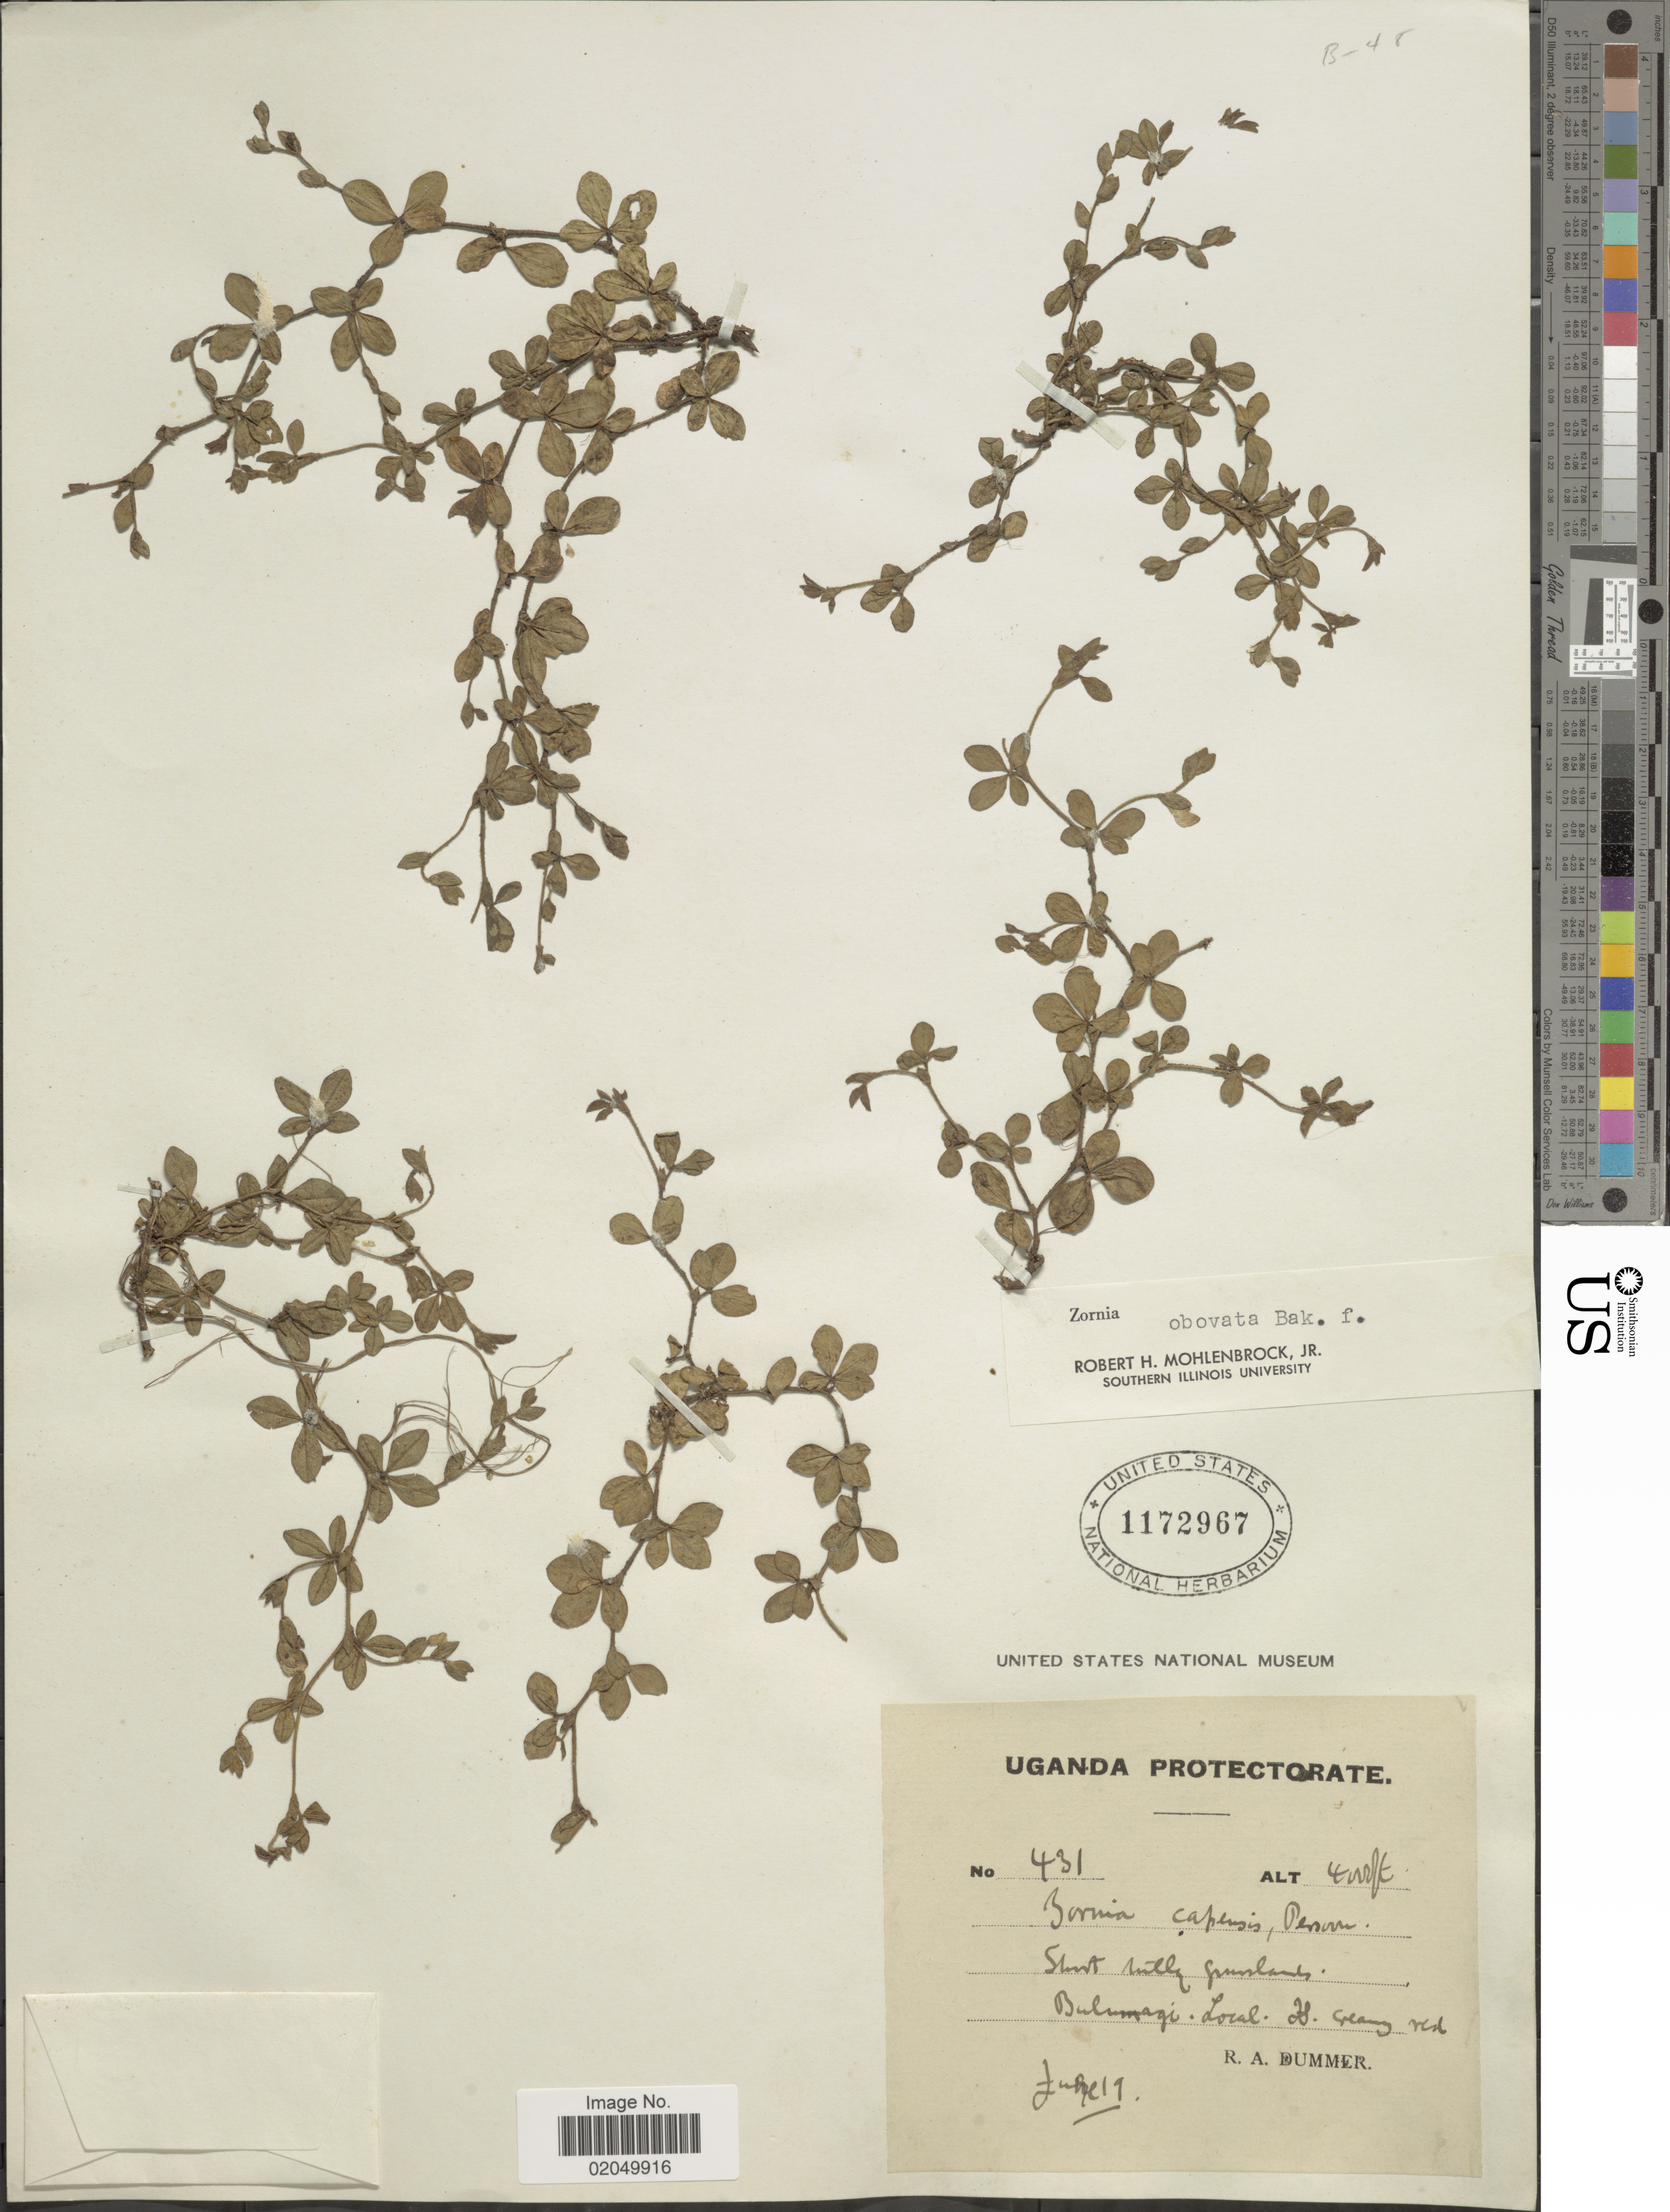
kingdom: Plantae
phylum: Tracheophyta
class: Magnoliopsida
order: Fabales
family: Fabaceae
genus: Zornia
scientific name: Zornia obovata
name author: (Baker f.) Mohlenbr.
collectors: R. Dümmer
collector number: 431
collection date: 1819-06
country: Uganda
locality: Uganda Protectorate, Bulumagi.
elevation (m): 1219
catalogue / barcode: US 1172967